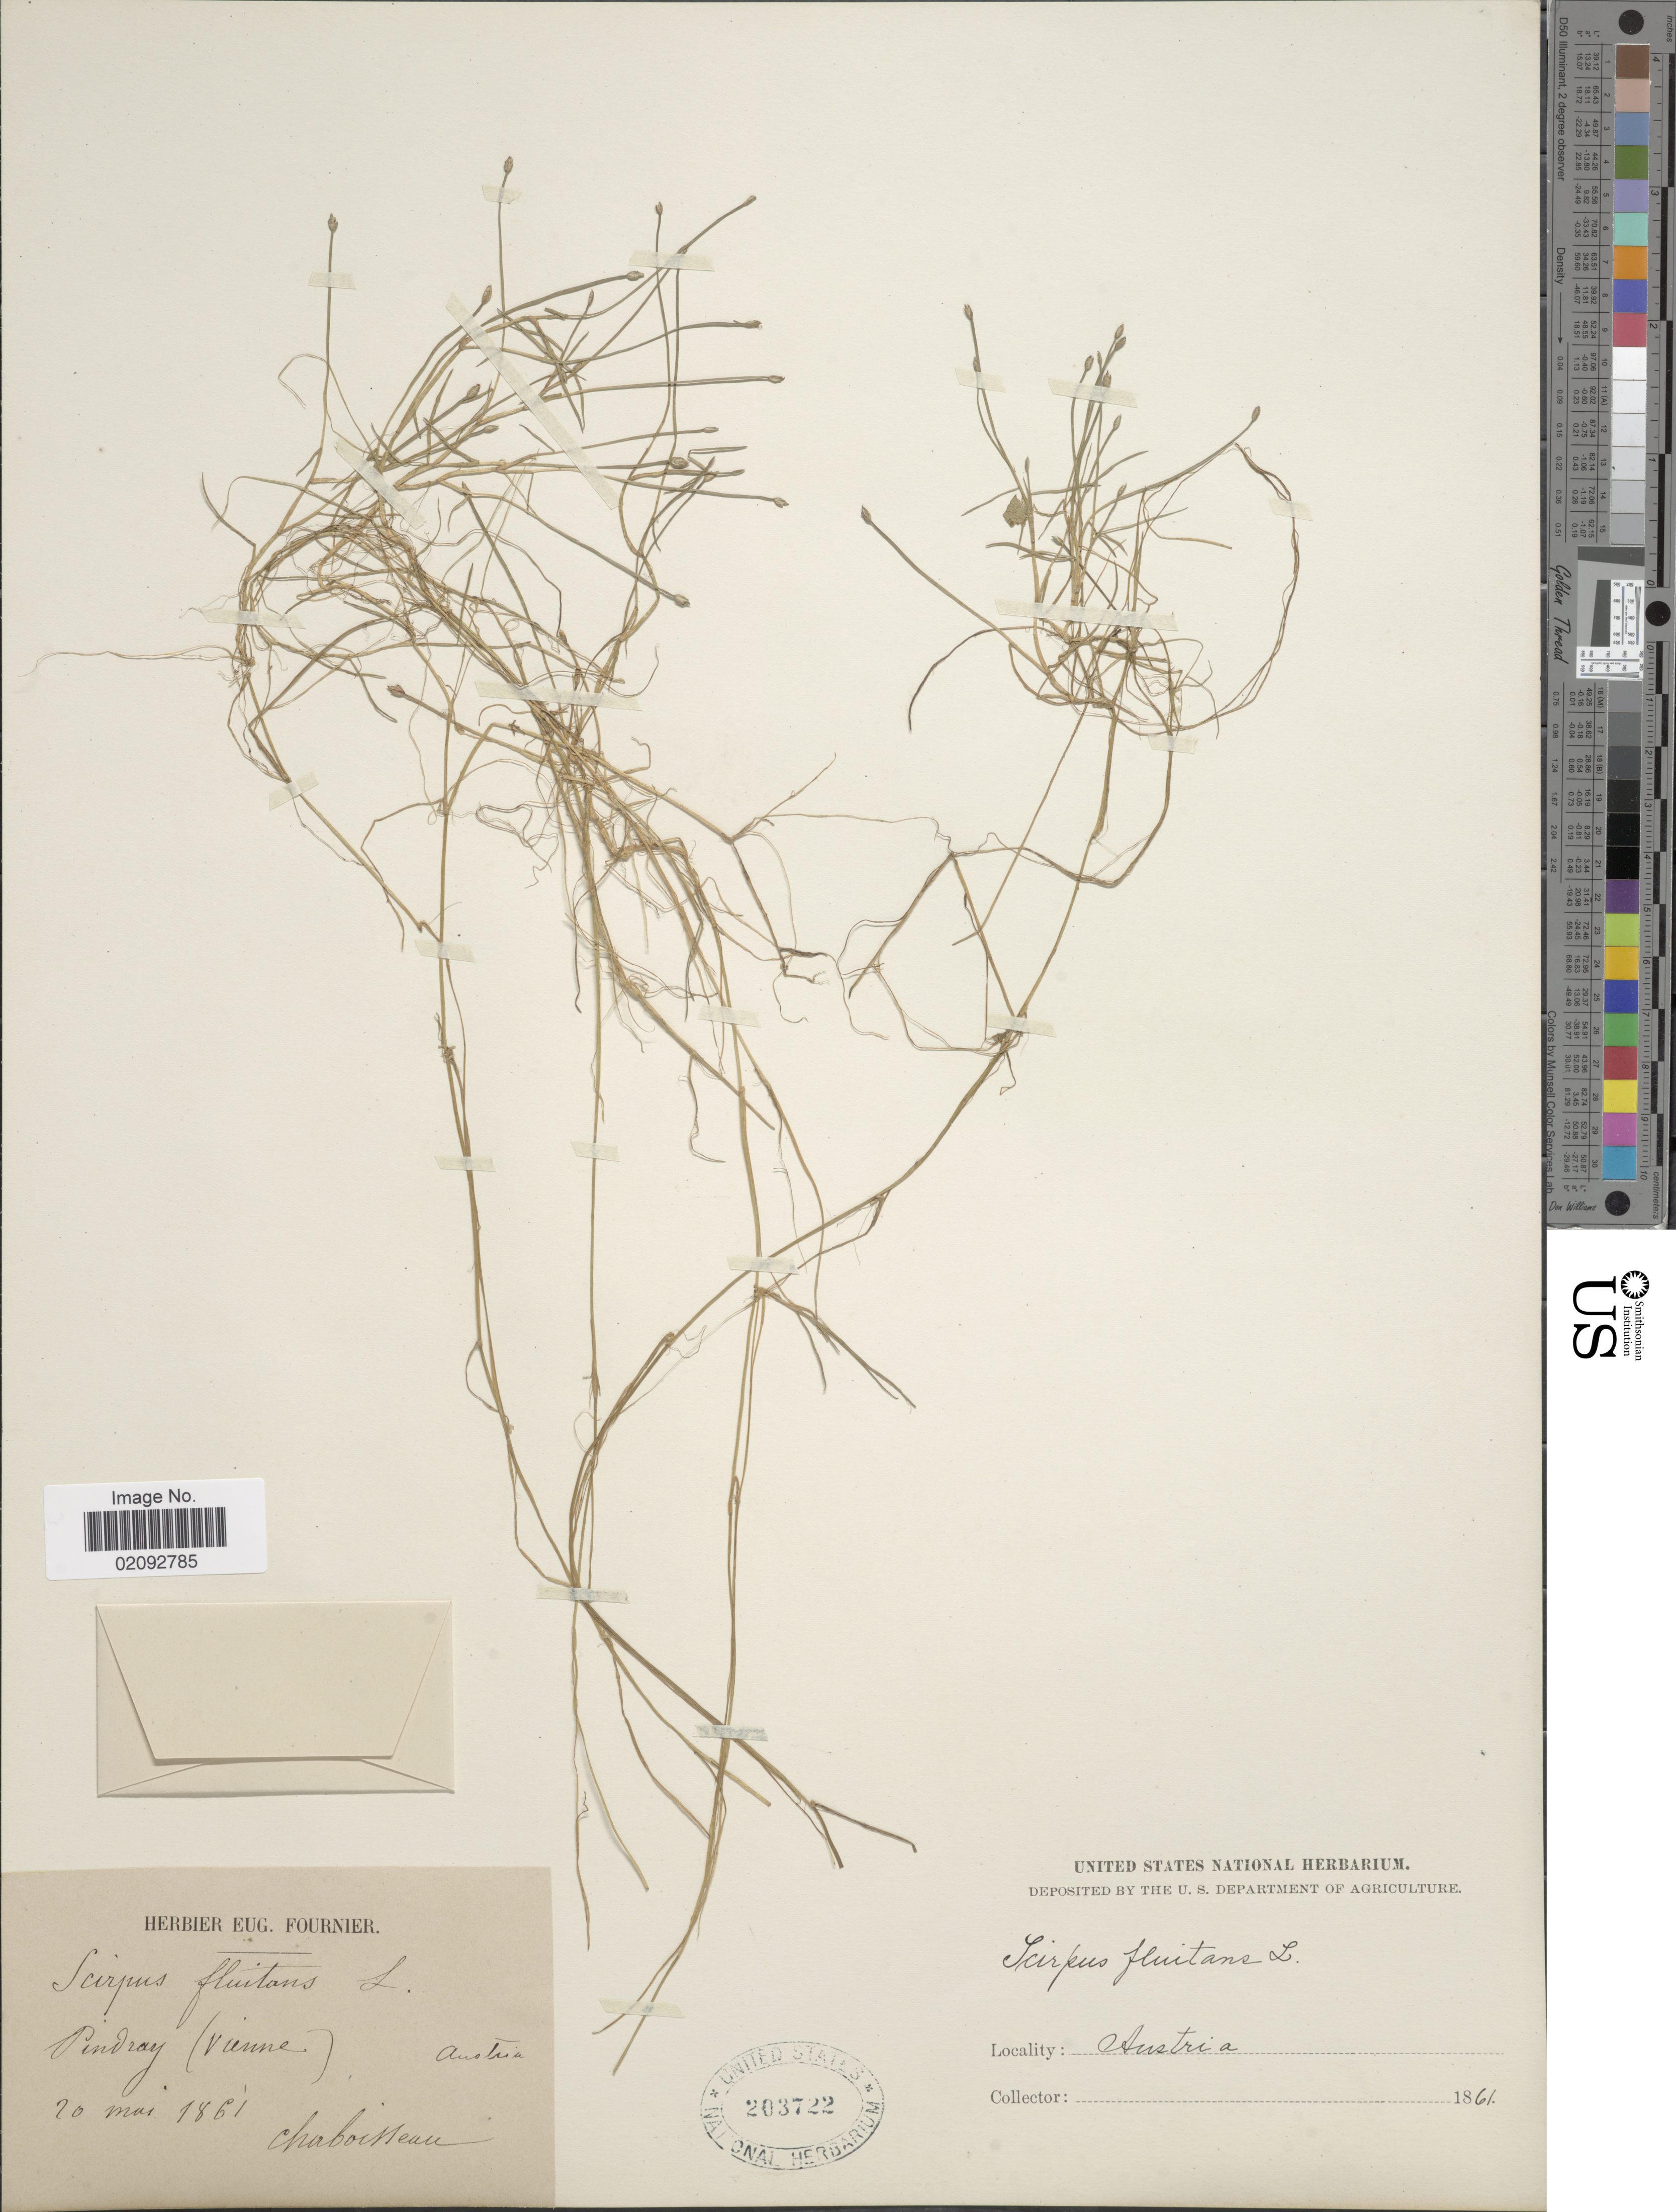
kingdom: Plantae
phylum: Tracheophyta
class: Liliopsida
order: Poales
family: Cyperaceae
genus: Isolepis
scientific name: Isolepis fluitans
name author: (L.) R. Br.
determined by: Strong, Mark T., (BOT), Smithsonian Institution - National Museum of Natural History (UNITED STATES)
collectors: Chaboisseau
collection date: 1861-05-20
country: Austria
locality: Pindray (Vienne)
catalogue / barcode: US 203722